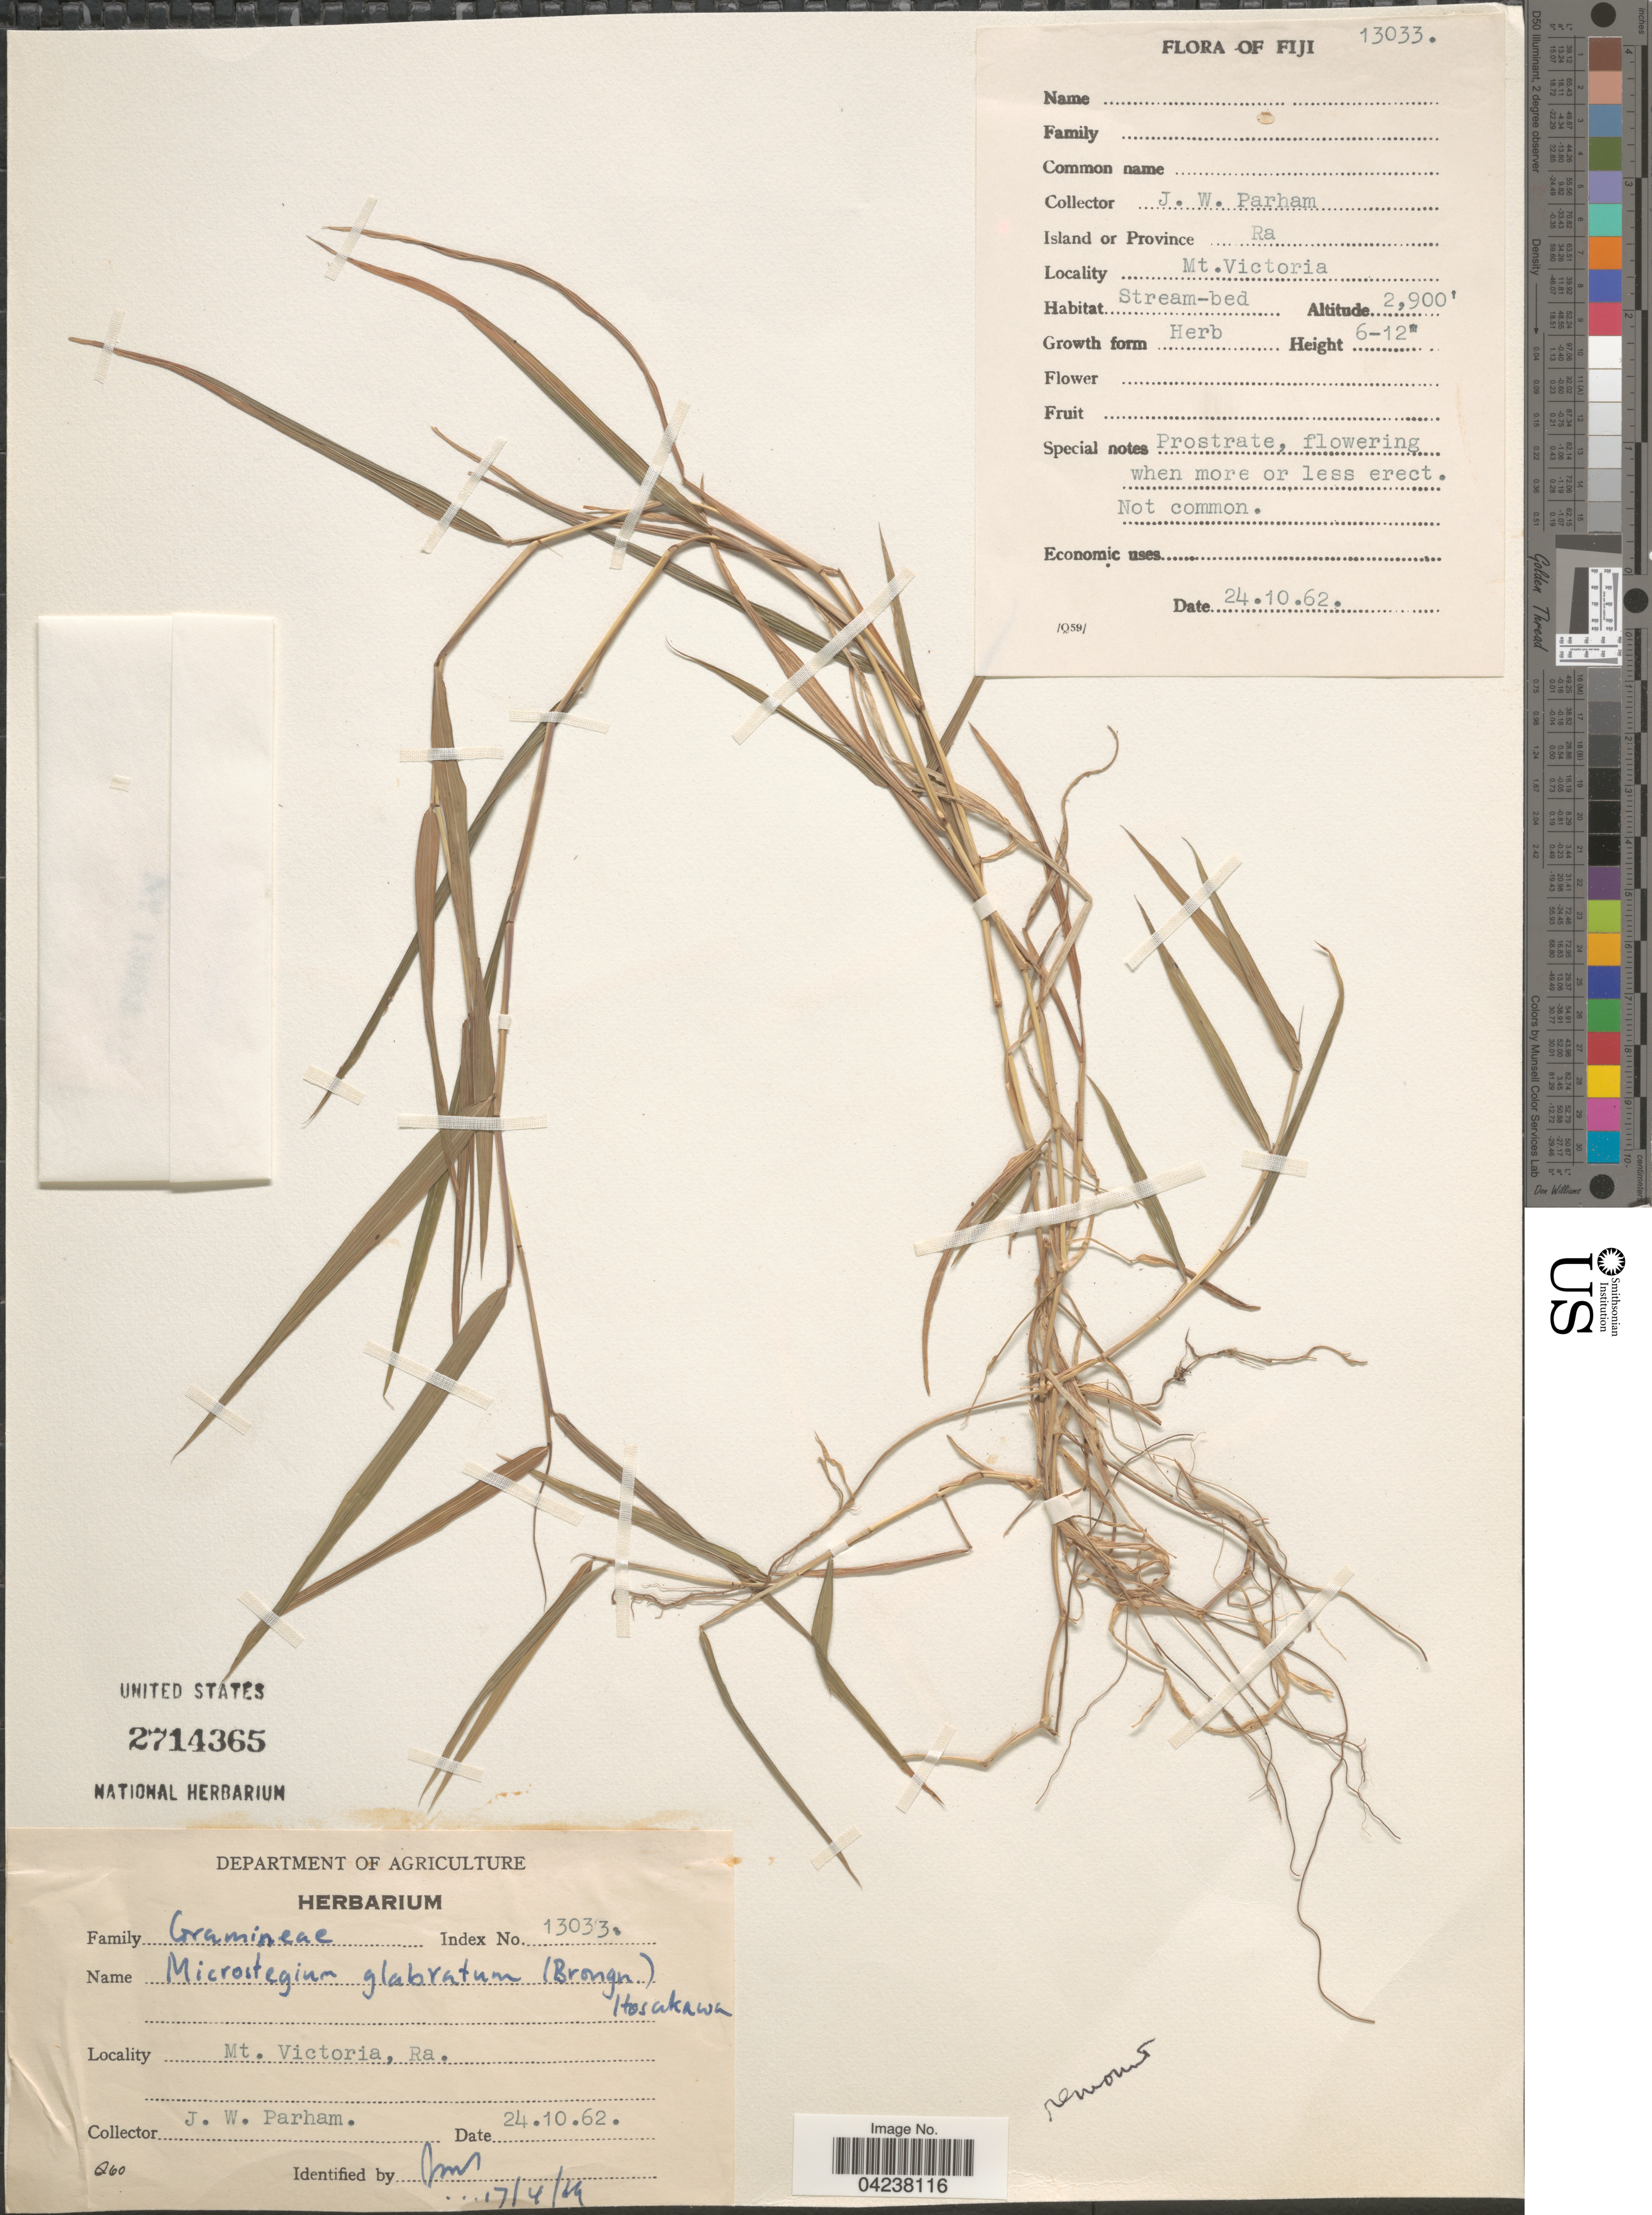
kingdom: Plantae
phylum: Tracheophyta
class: Liliopsida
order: Poales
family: Poaceae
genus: Microstegium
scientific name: Microstegium glabratum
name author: (Trin.) Camus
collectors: J. Parham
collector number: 13033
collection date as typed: Transcribed d/m/y: 24/10/62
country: Fiji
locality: Mt. Victoria, Ra.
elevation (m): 884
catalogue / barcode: US 2714365